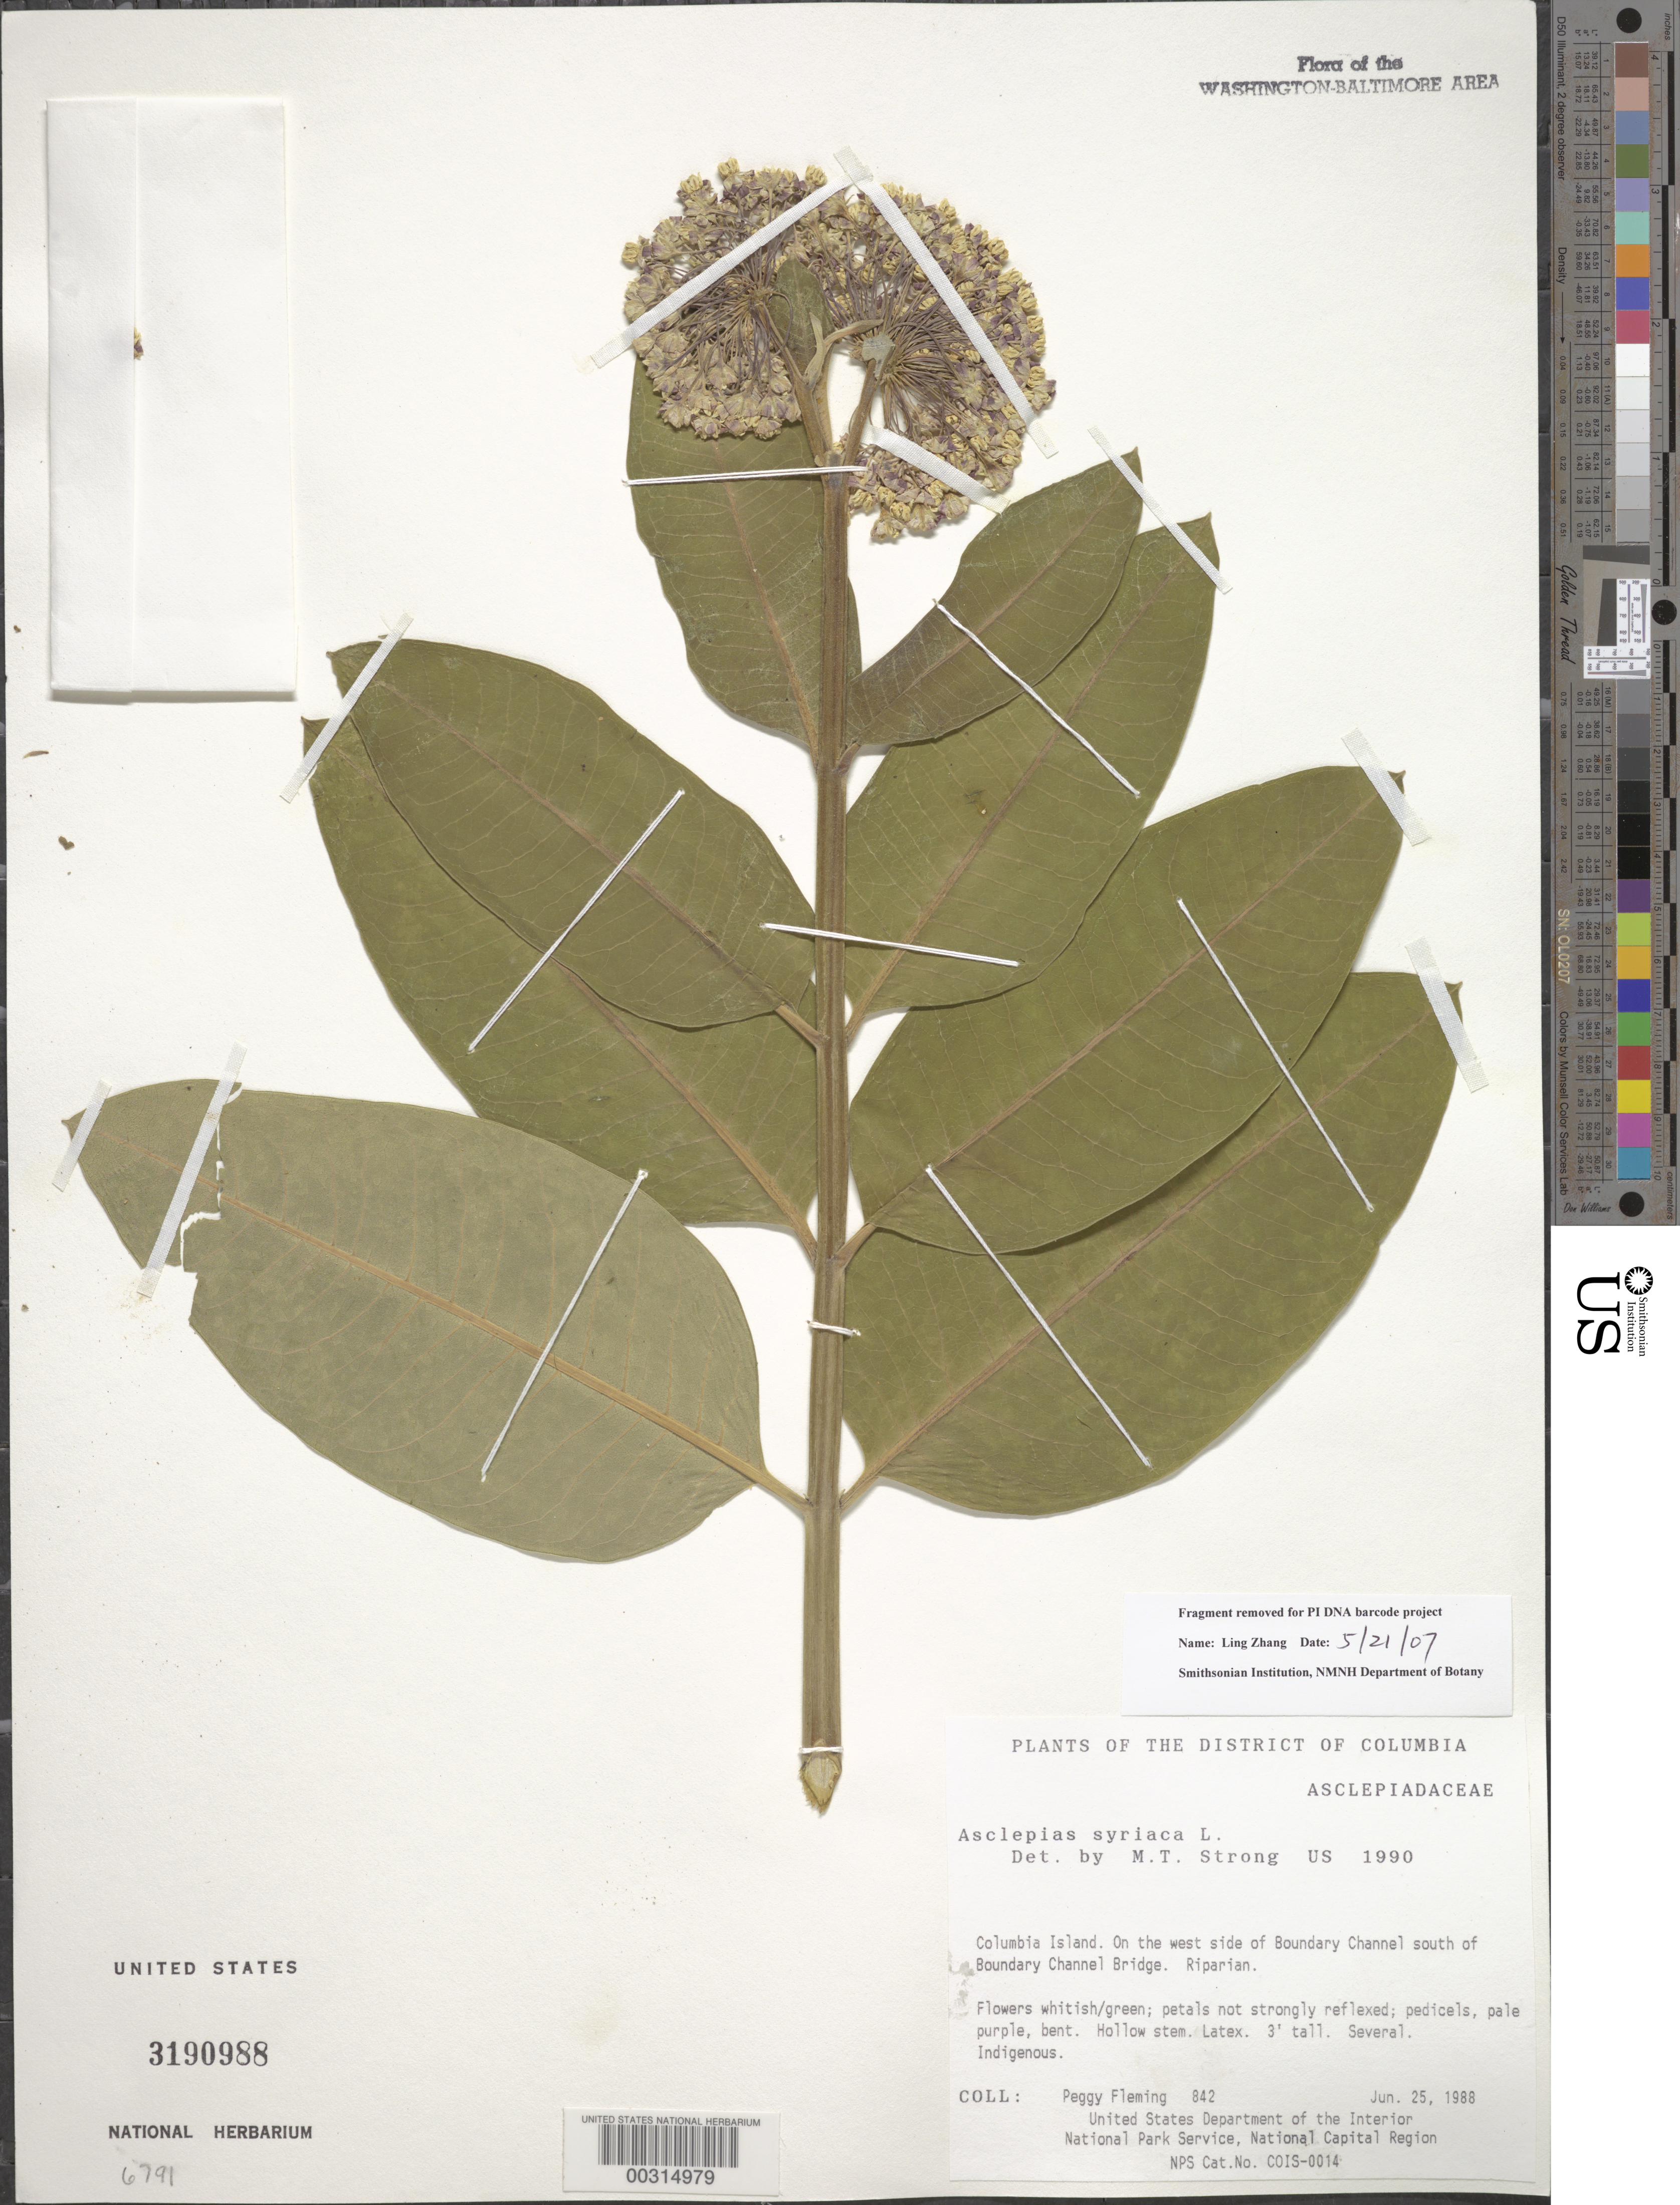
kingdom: Plantae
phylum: Tracheophyta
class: Magnoliopsida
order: Gentianales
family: Apocynaceae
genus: Asclepias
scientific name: Asclepias syriaca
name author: L.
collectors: P. Fleming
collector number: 842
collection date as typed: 25 Jun 1988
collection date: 1988-06-25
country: United States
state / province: District of Columbia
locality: Columbia Island, W side Boundary Channel S of Boundary Channel Bridge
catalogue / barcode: US 3190988